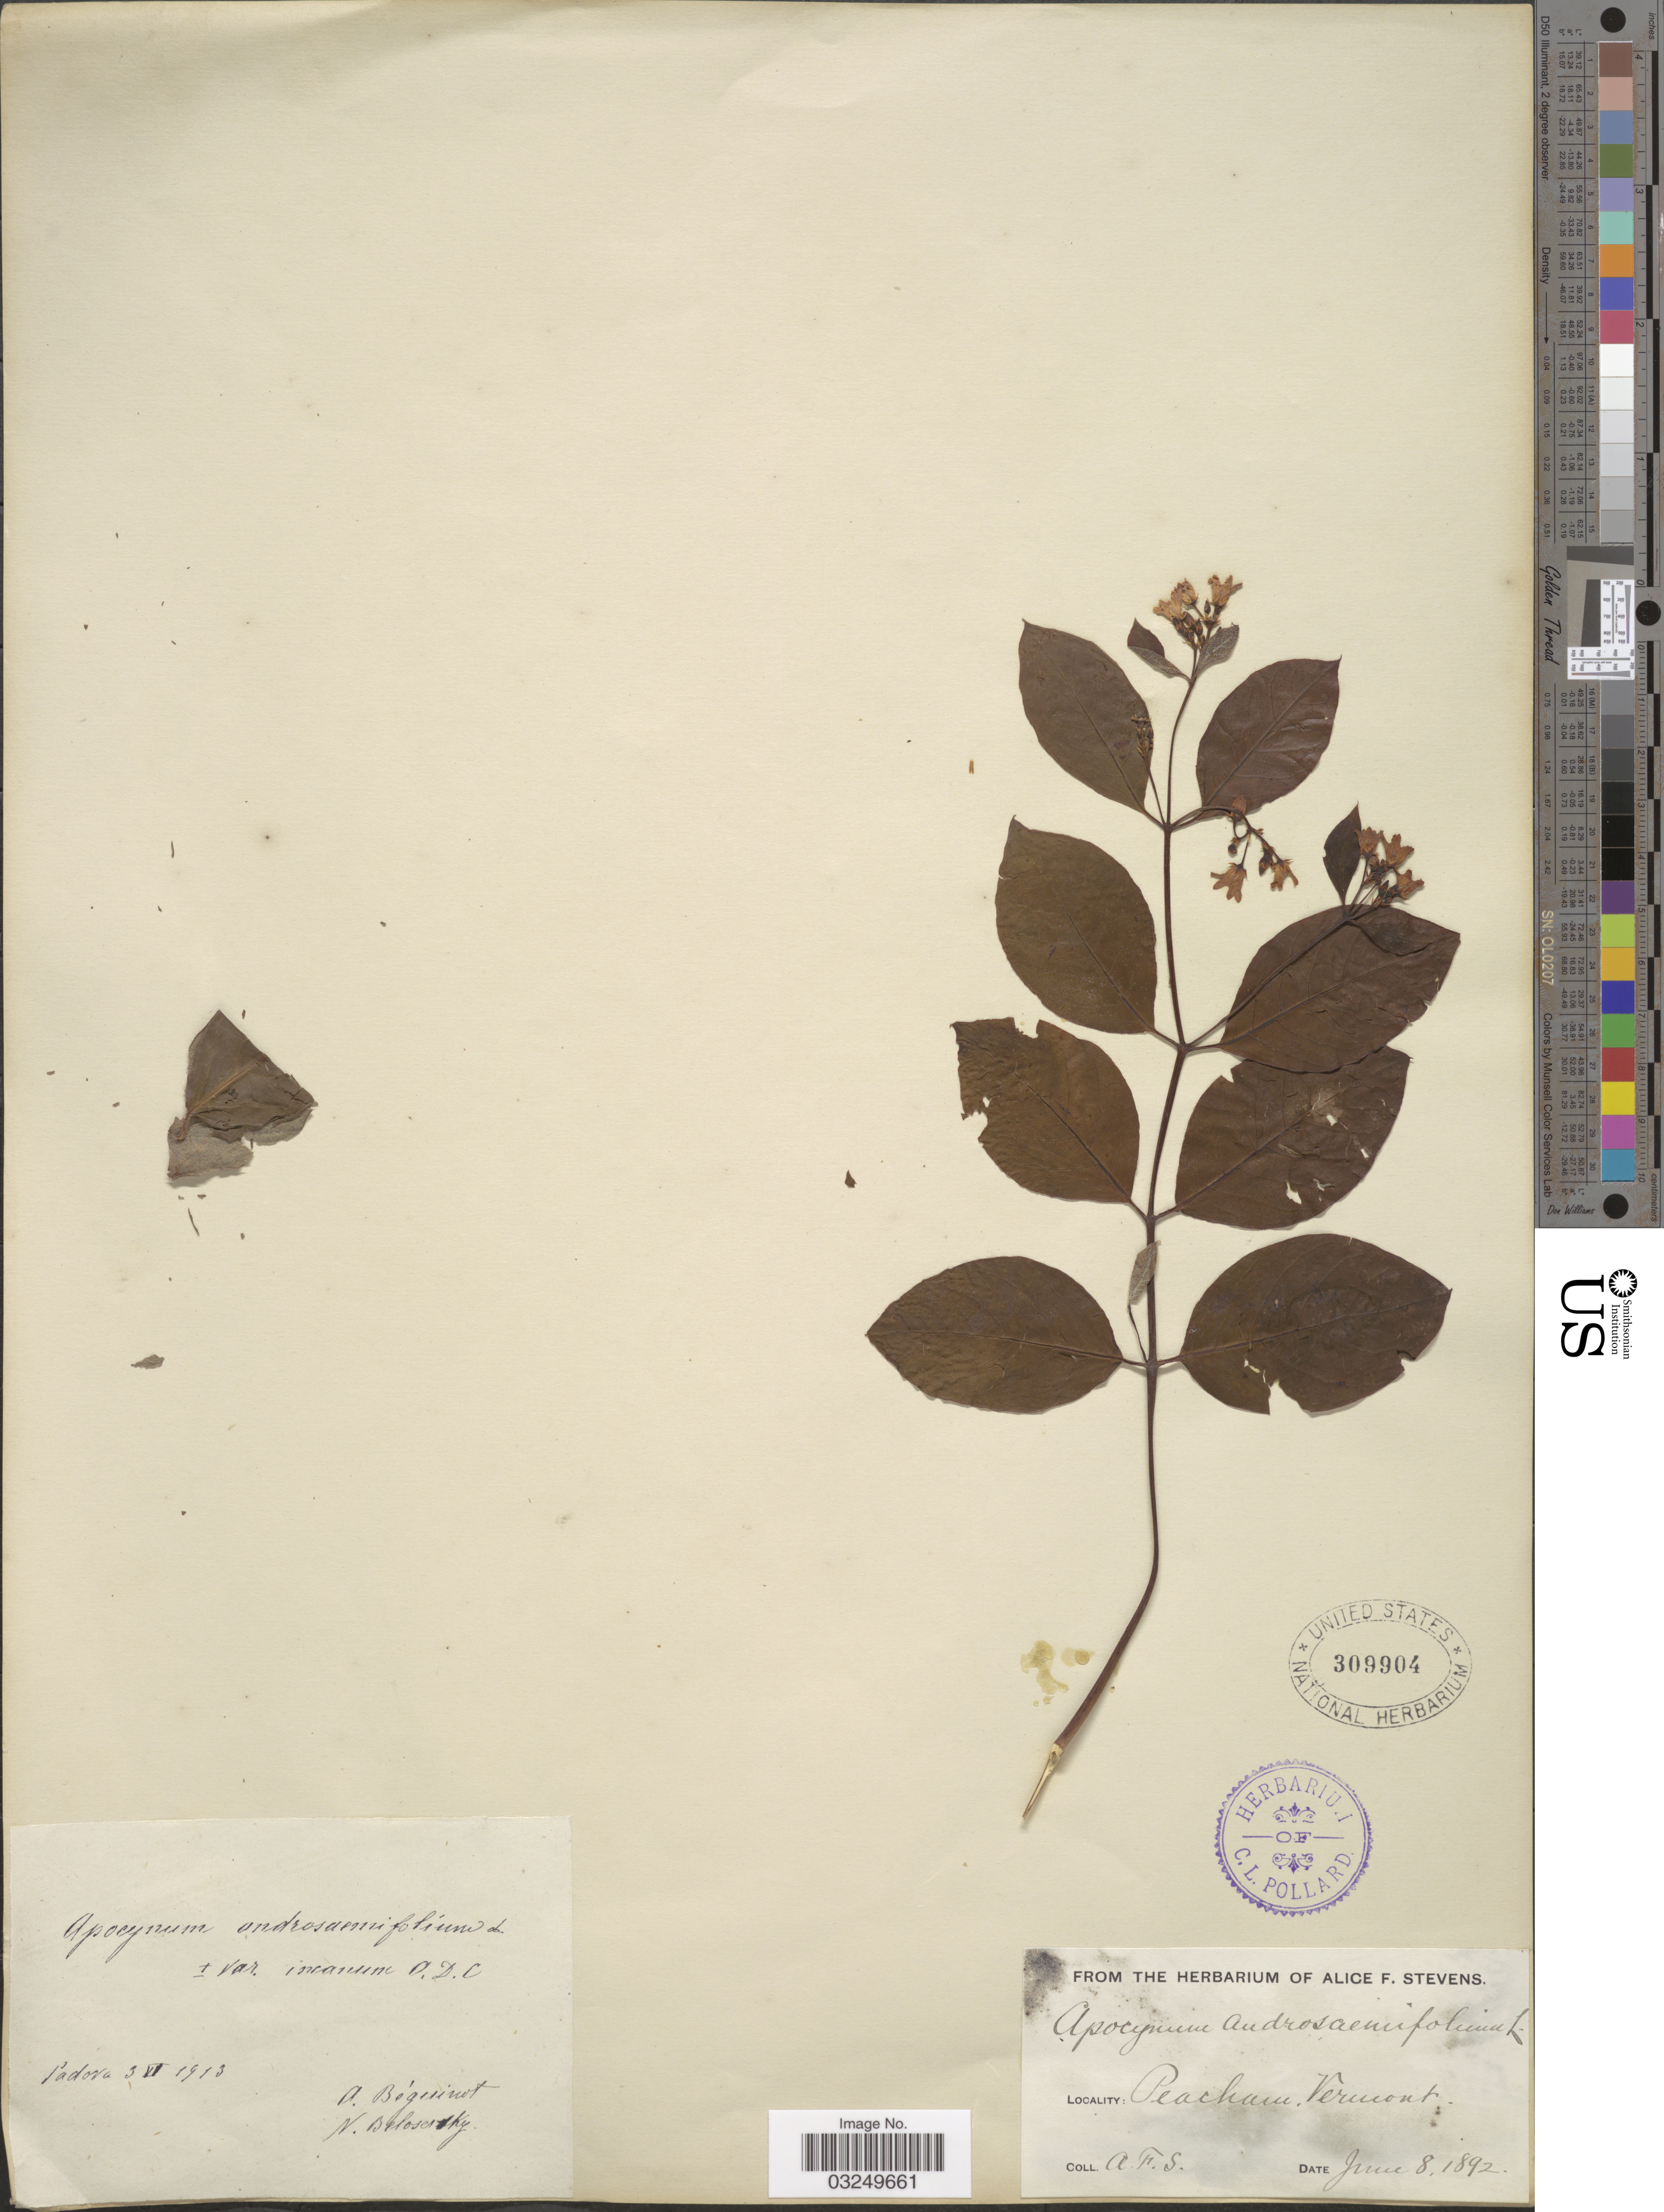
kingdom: Plantae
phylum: Tracheophyta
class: Magnoliopsida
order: Gentianales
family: Apocynaceae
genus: Apocynum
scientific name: Apocynum androsaemifolium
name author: L.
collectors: A. Stevens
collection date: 1892-06-08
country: United States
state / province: Vermont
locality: Peacham.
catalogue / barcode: US 309904